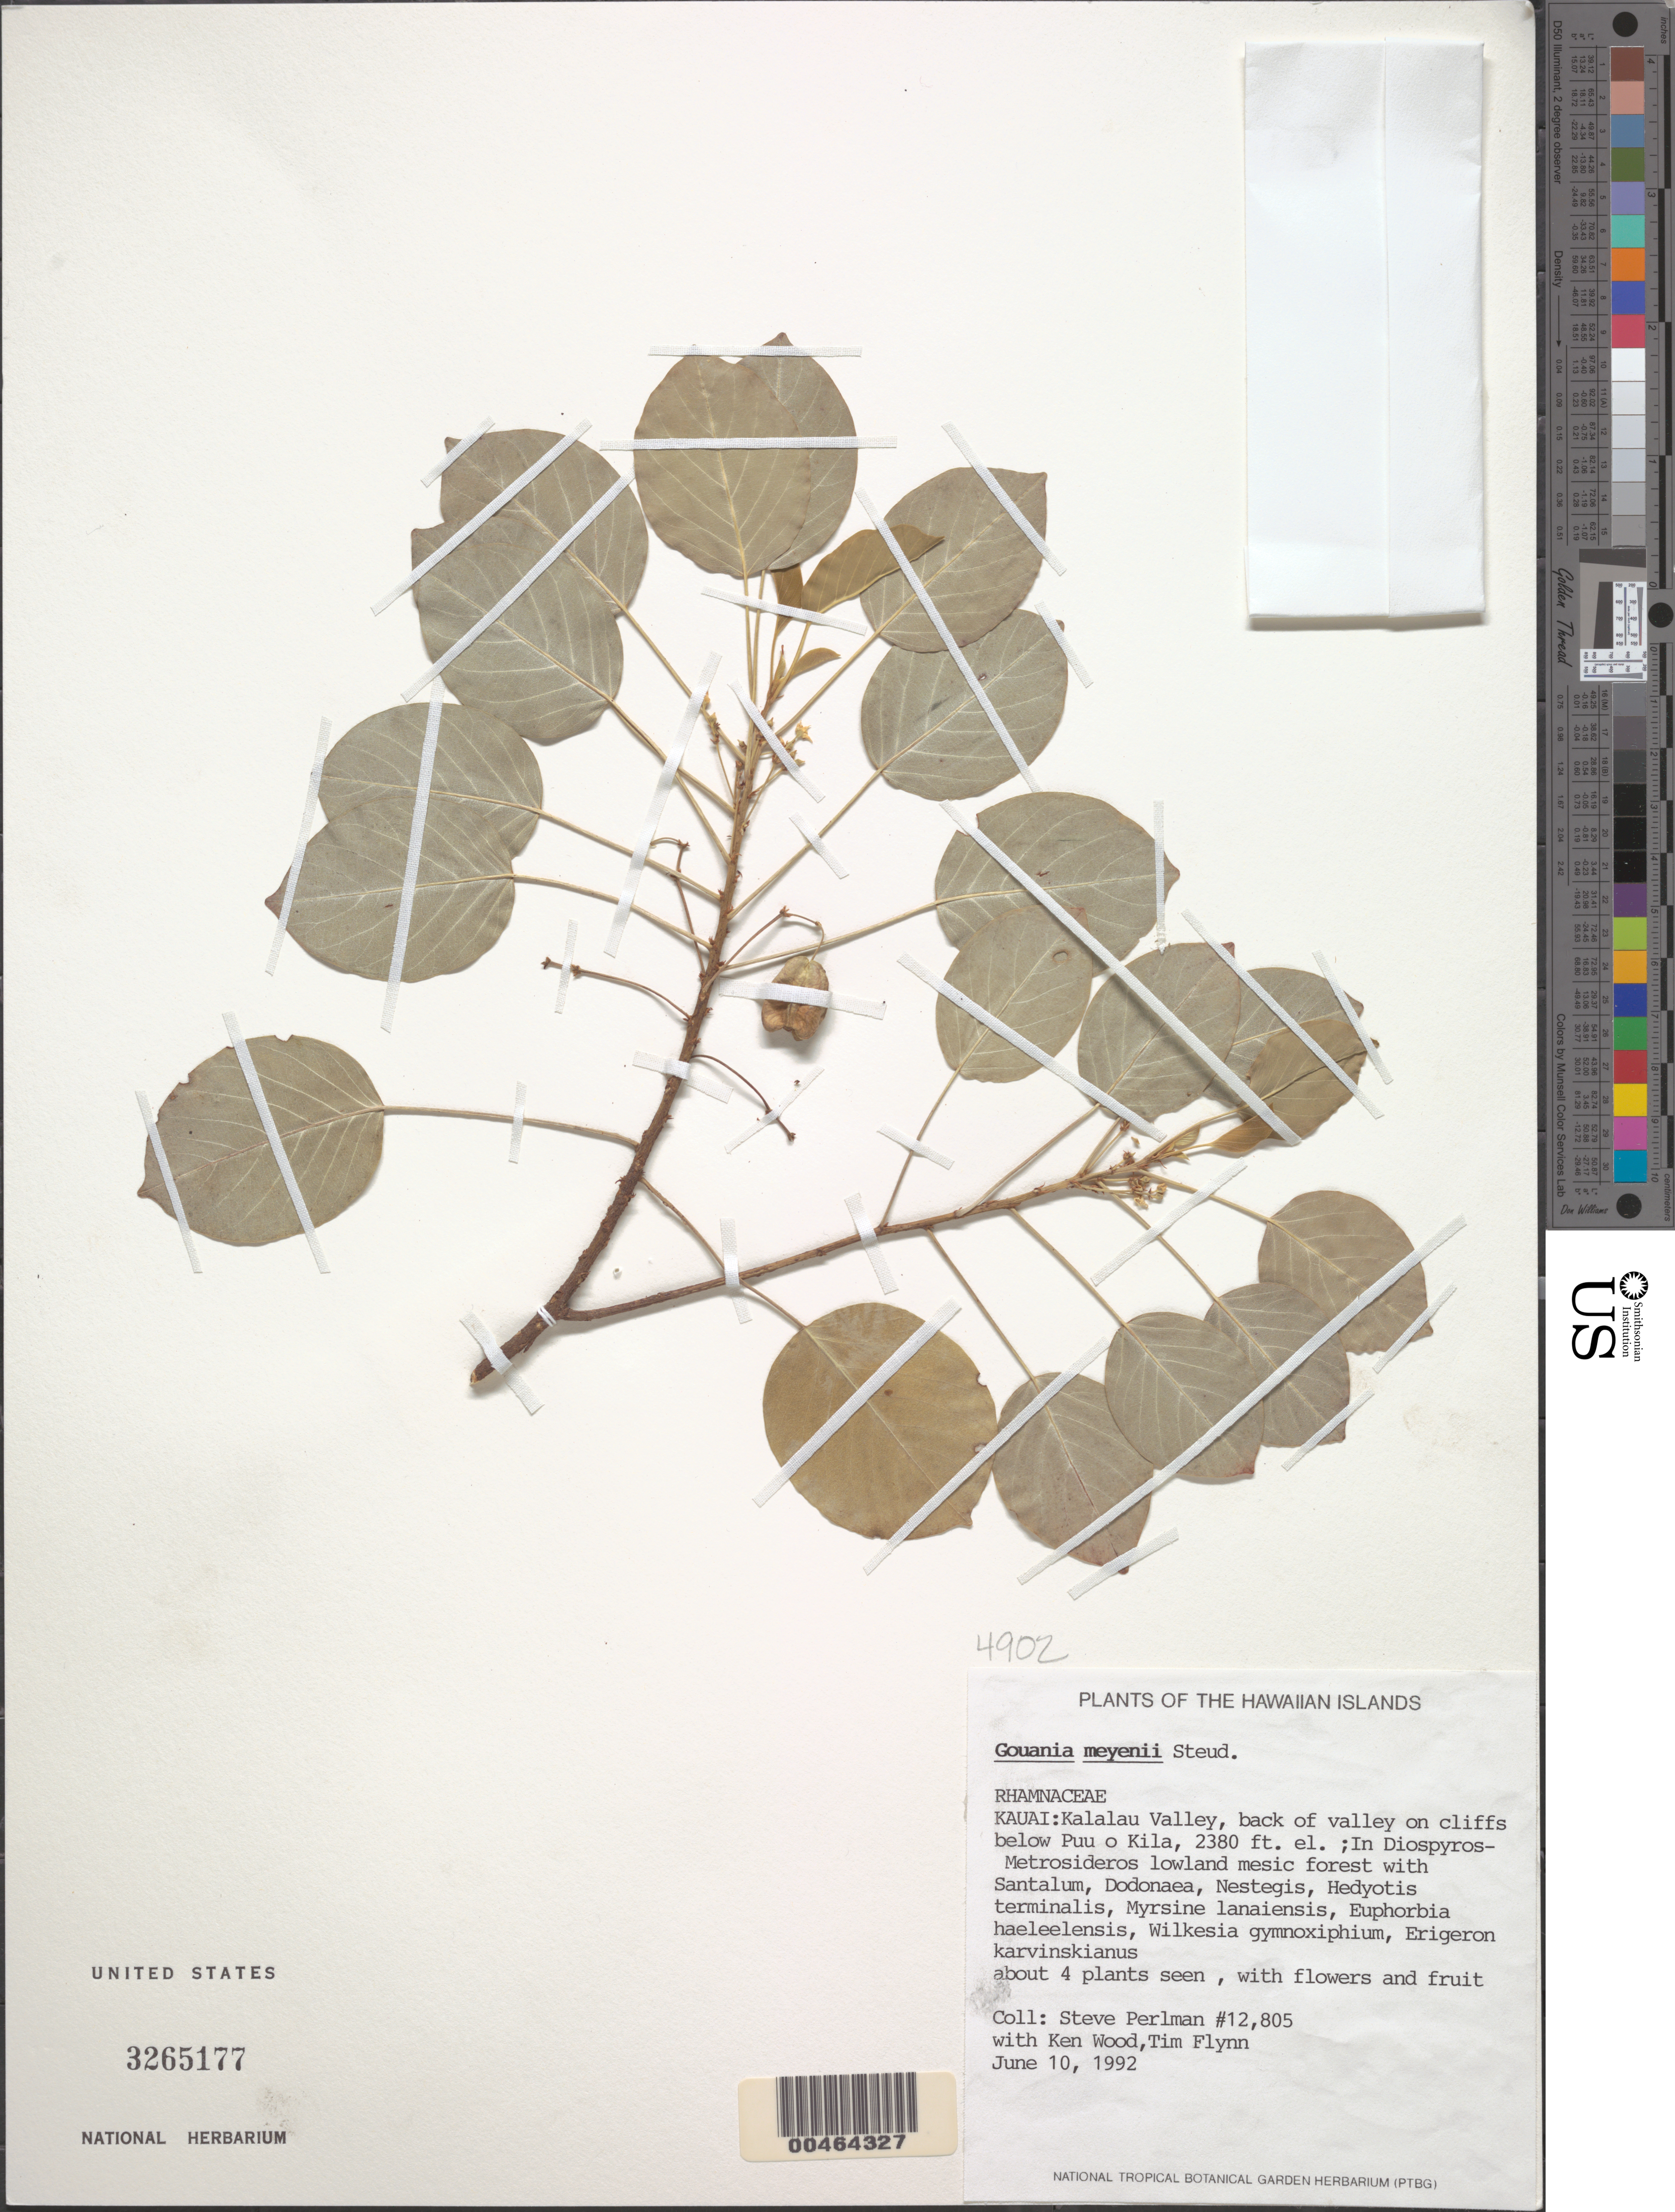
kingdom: Plantae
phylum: Tracheophyta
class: Magnoliopsida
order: Rosales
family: Rhamnaceae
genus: Gouania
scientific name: Gouania meyenii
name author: Steud.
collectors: S. P. Perlman, K. Wood & T. W. Flynn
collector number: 12805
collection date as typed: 10 Jun 1992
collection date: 1992-06-10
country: United States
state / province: Hawaii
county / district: Kauai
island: Kaua'i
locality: Kalalau Valley, back of valley on cliffs below Puu o Kila.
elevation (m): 725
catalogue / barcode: US 3265177